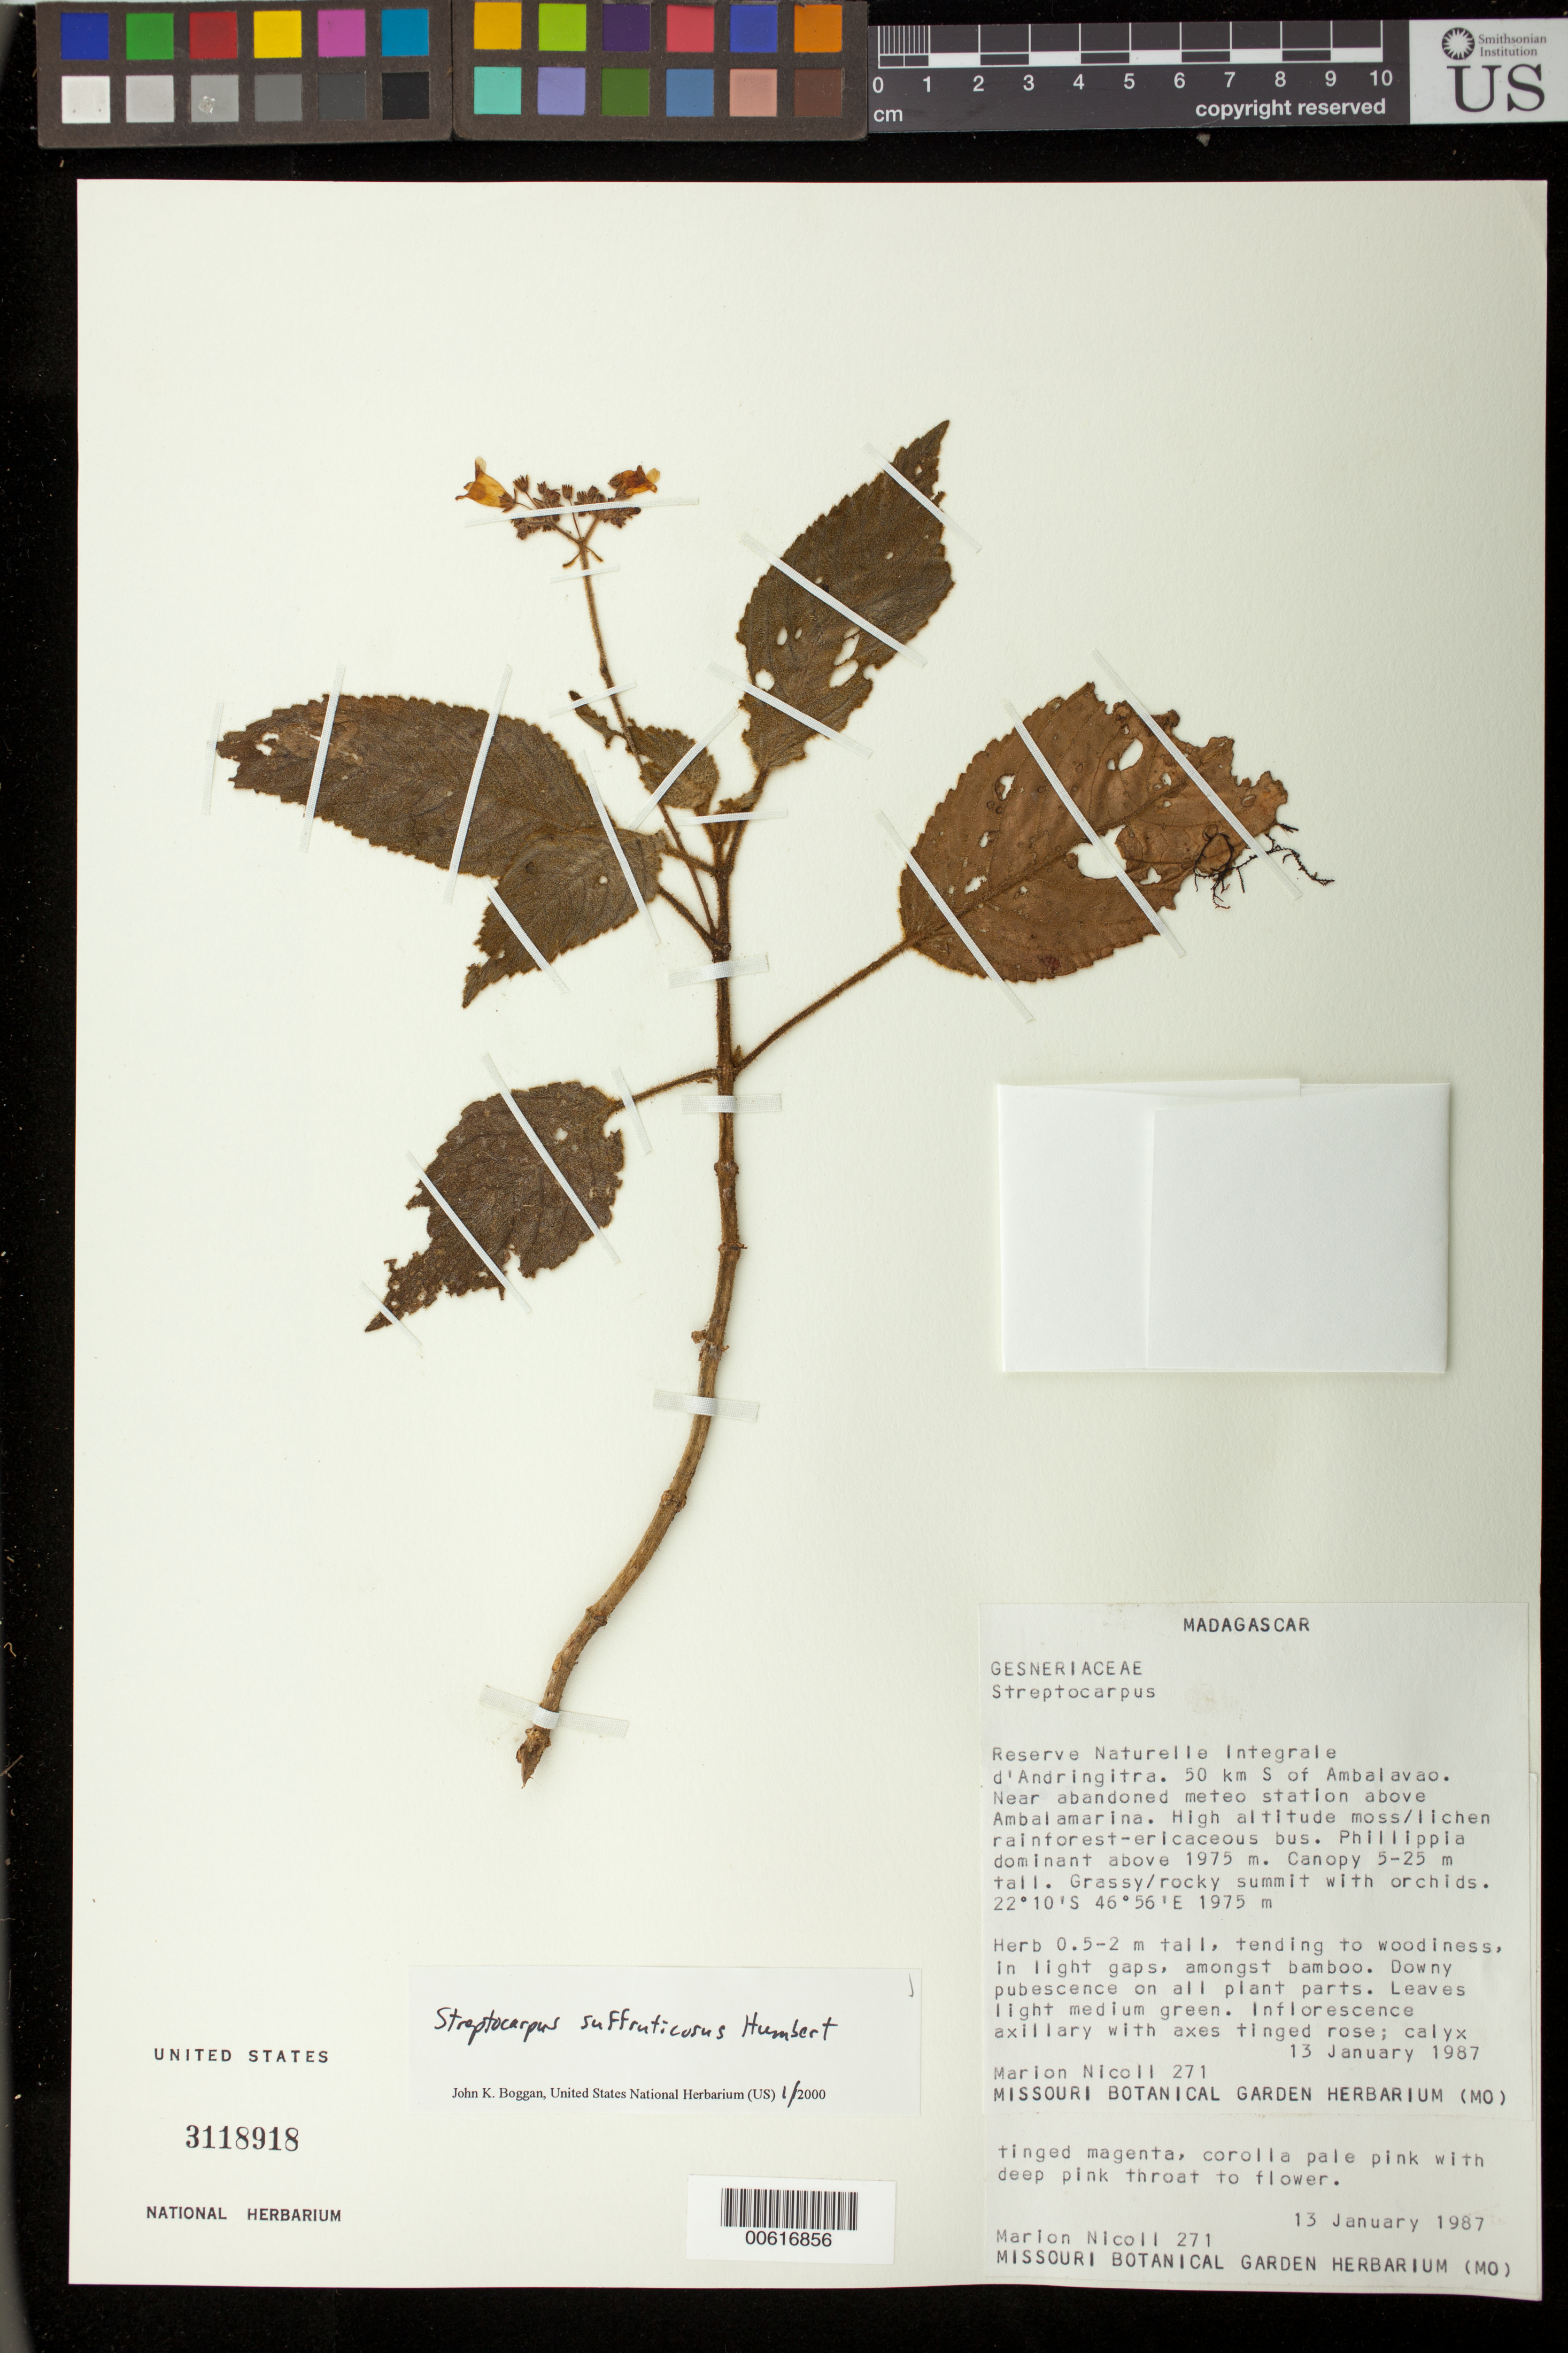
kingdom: Plantae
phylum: Tracheophyta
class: Magnoliopsida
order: Lamiales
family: Gesneriaceae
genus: Streptocarpus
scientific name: Streptocarpus suffruticosus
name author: Humbert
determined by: Boggan, J. K., (US), NMNH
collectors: M. F. Nicoll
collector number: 271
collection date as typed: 13 Jan 1987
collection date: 1987-01-13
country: Madagascar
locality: Reserve Naturelle Integrale d'Andringitra, 50 km S of Ambalavo, near abandoned meteo station above Ambalamarina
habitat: High altitude moss/lichen rainforest-ericaceous bus. Phillippia dominant above 1975 m, canopy 5-25 m tall, grassy/rocky summit with orchids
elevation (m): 1975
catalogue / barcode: US 3118918